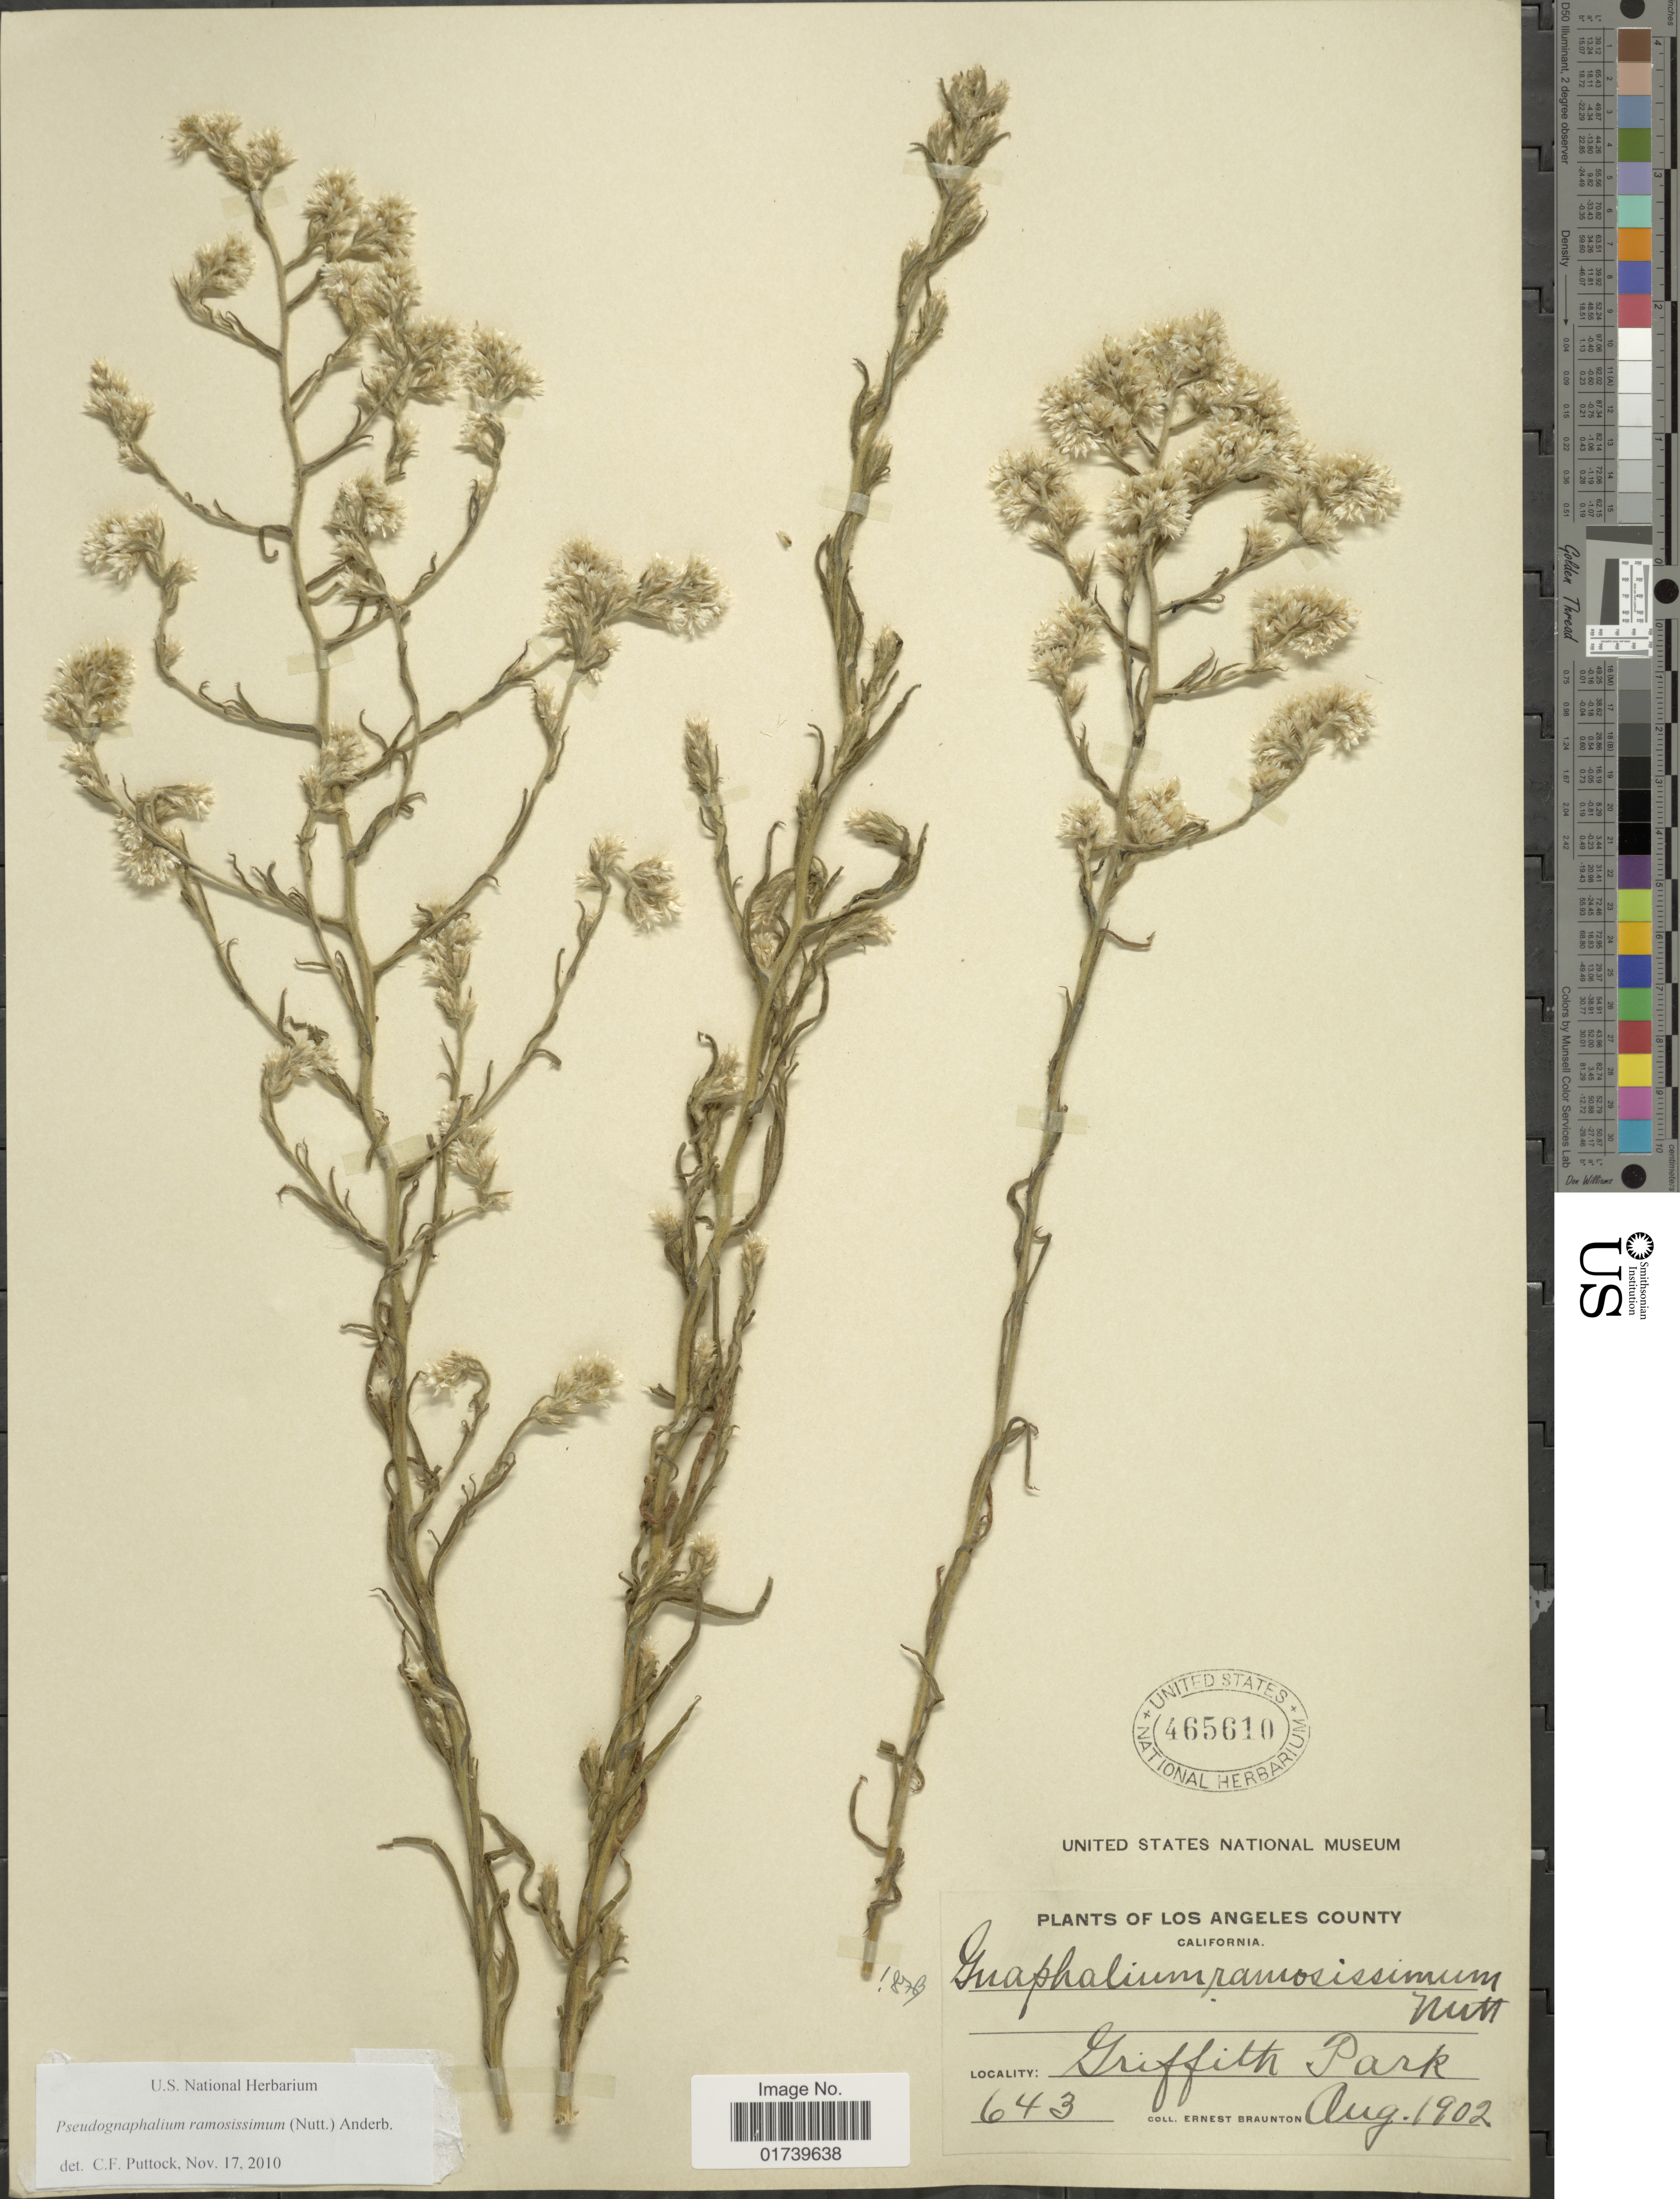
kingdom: Plantae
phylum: Tracheophyta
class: Magnoliopsida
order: Asterales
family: Asteraceae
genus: Pseudognaphalium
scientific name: Pseudognaphalium ramosissimum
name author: (Nutt.) Anderb.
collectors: E. Braunton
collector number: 643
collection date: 1902-08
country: United States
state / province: California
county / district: Los Angeles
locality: Los Angeles County, Griffith Park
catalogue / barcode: US 465610